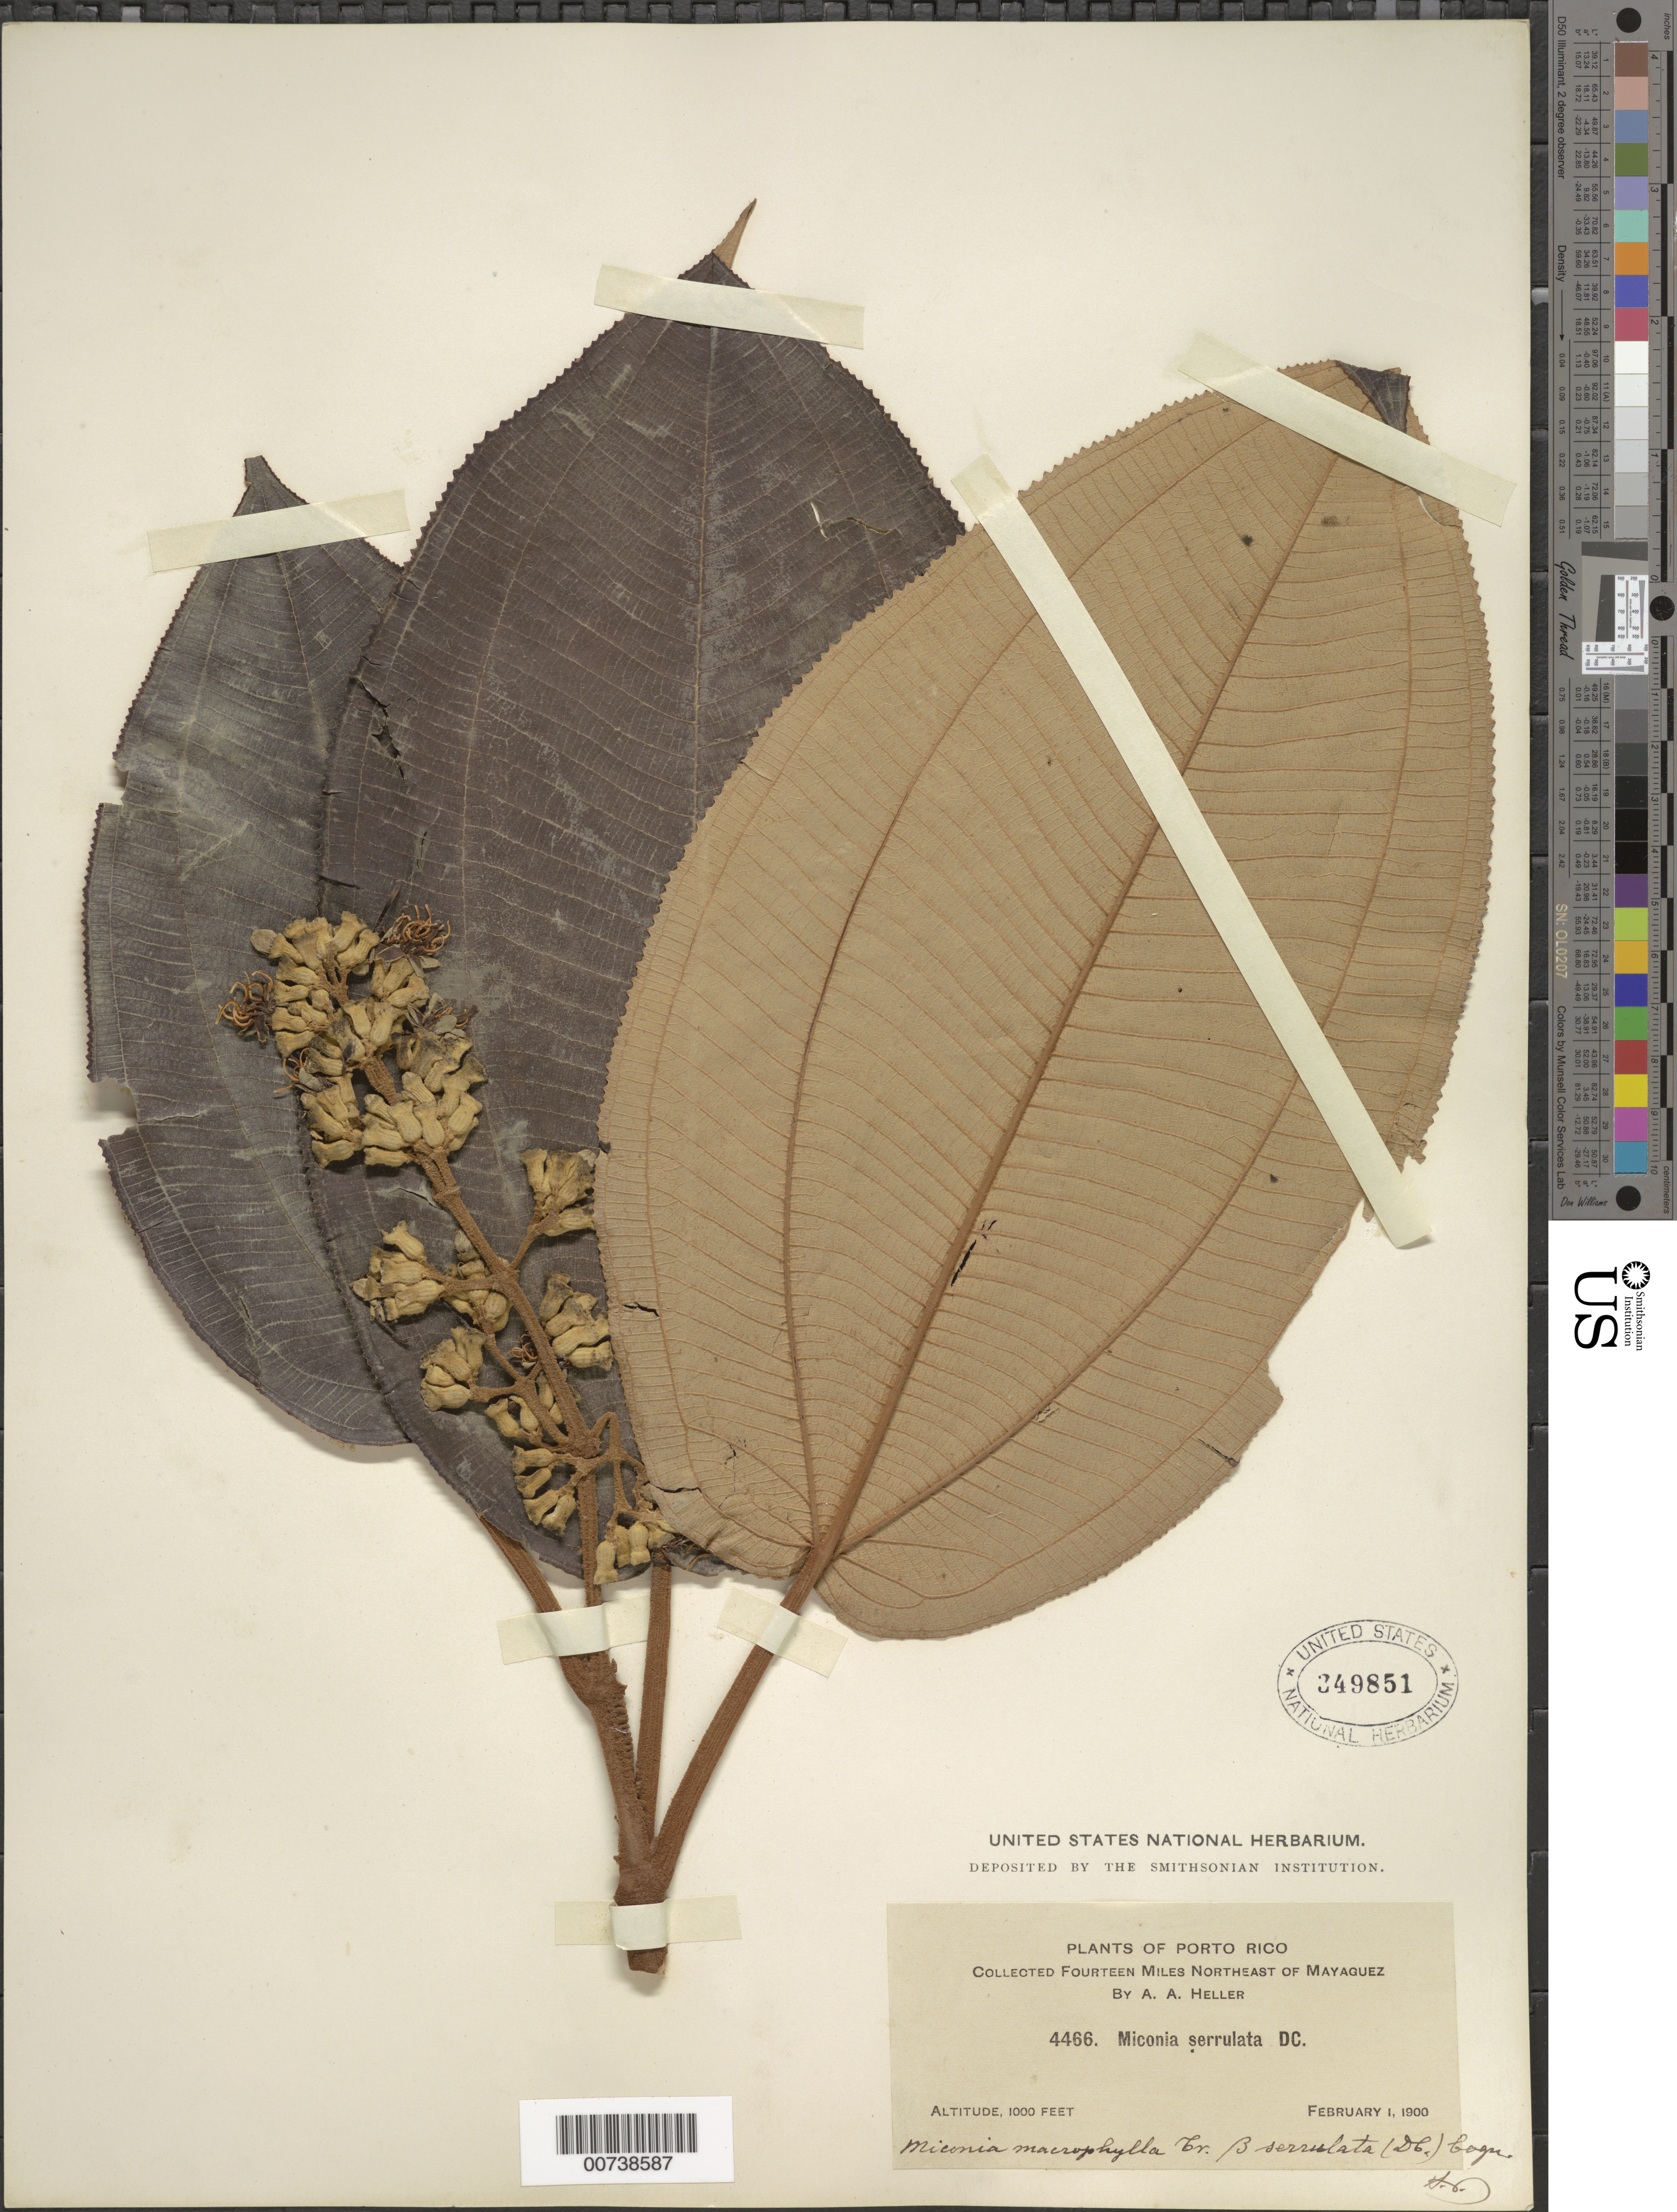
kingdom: Plantae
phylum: Tracheophyta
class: Magnoliopsida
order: Myrtales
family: Melastomataceae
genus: Miconia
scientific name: Miconia serrulata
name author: (DC.) Naudin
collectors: A. A. Heller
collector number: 4466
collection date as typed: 01 Feb 1900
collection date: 1900-02-01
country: Puerto Rico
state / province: Mayagüez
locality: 14 miles Northeast of Mayaguez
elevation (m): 305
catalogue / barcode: US 349851